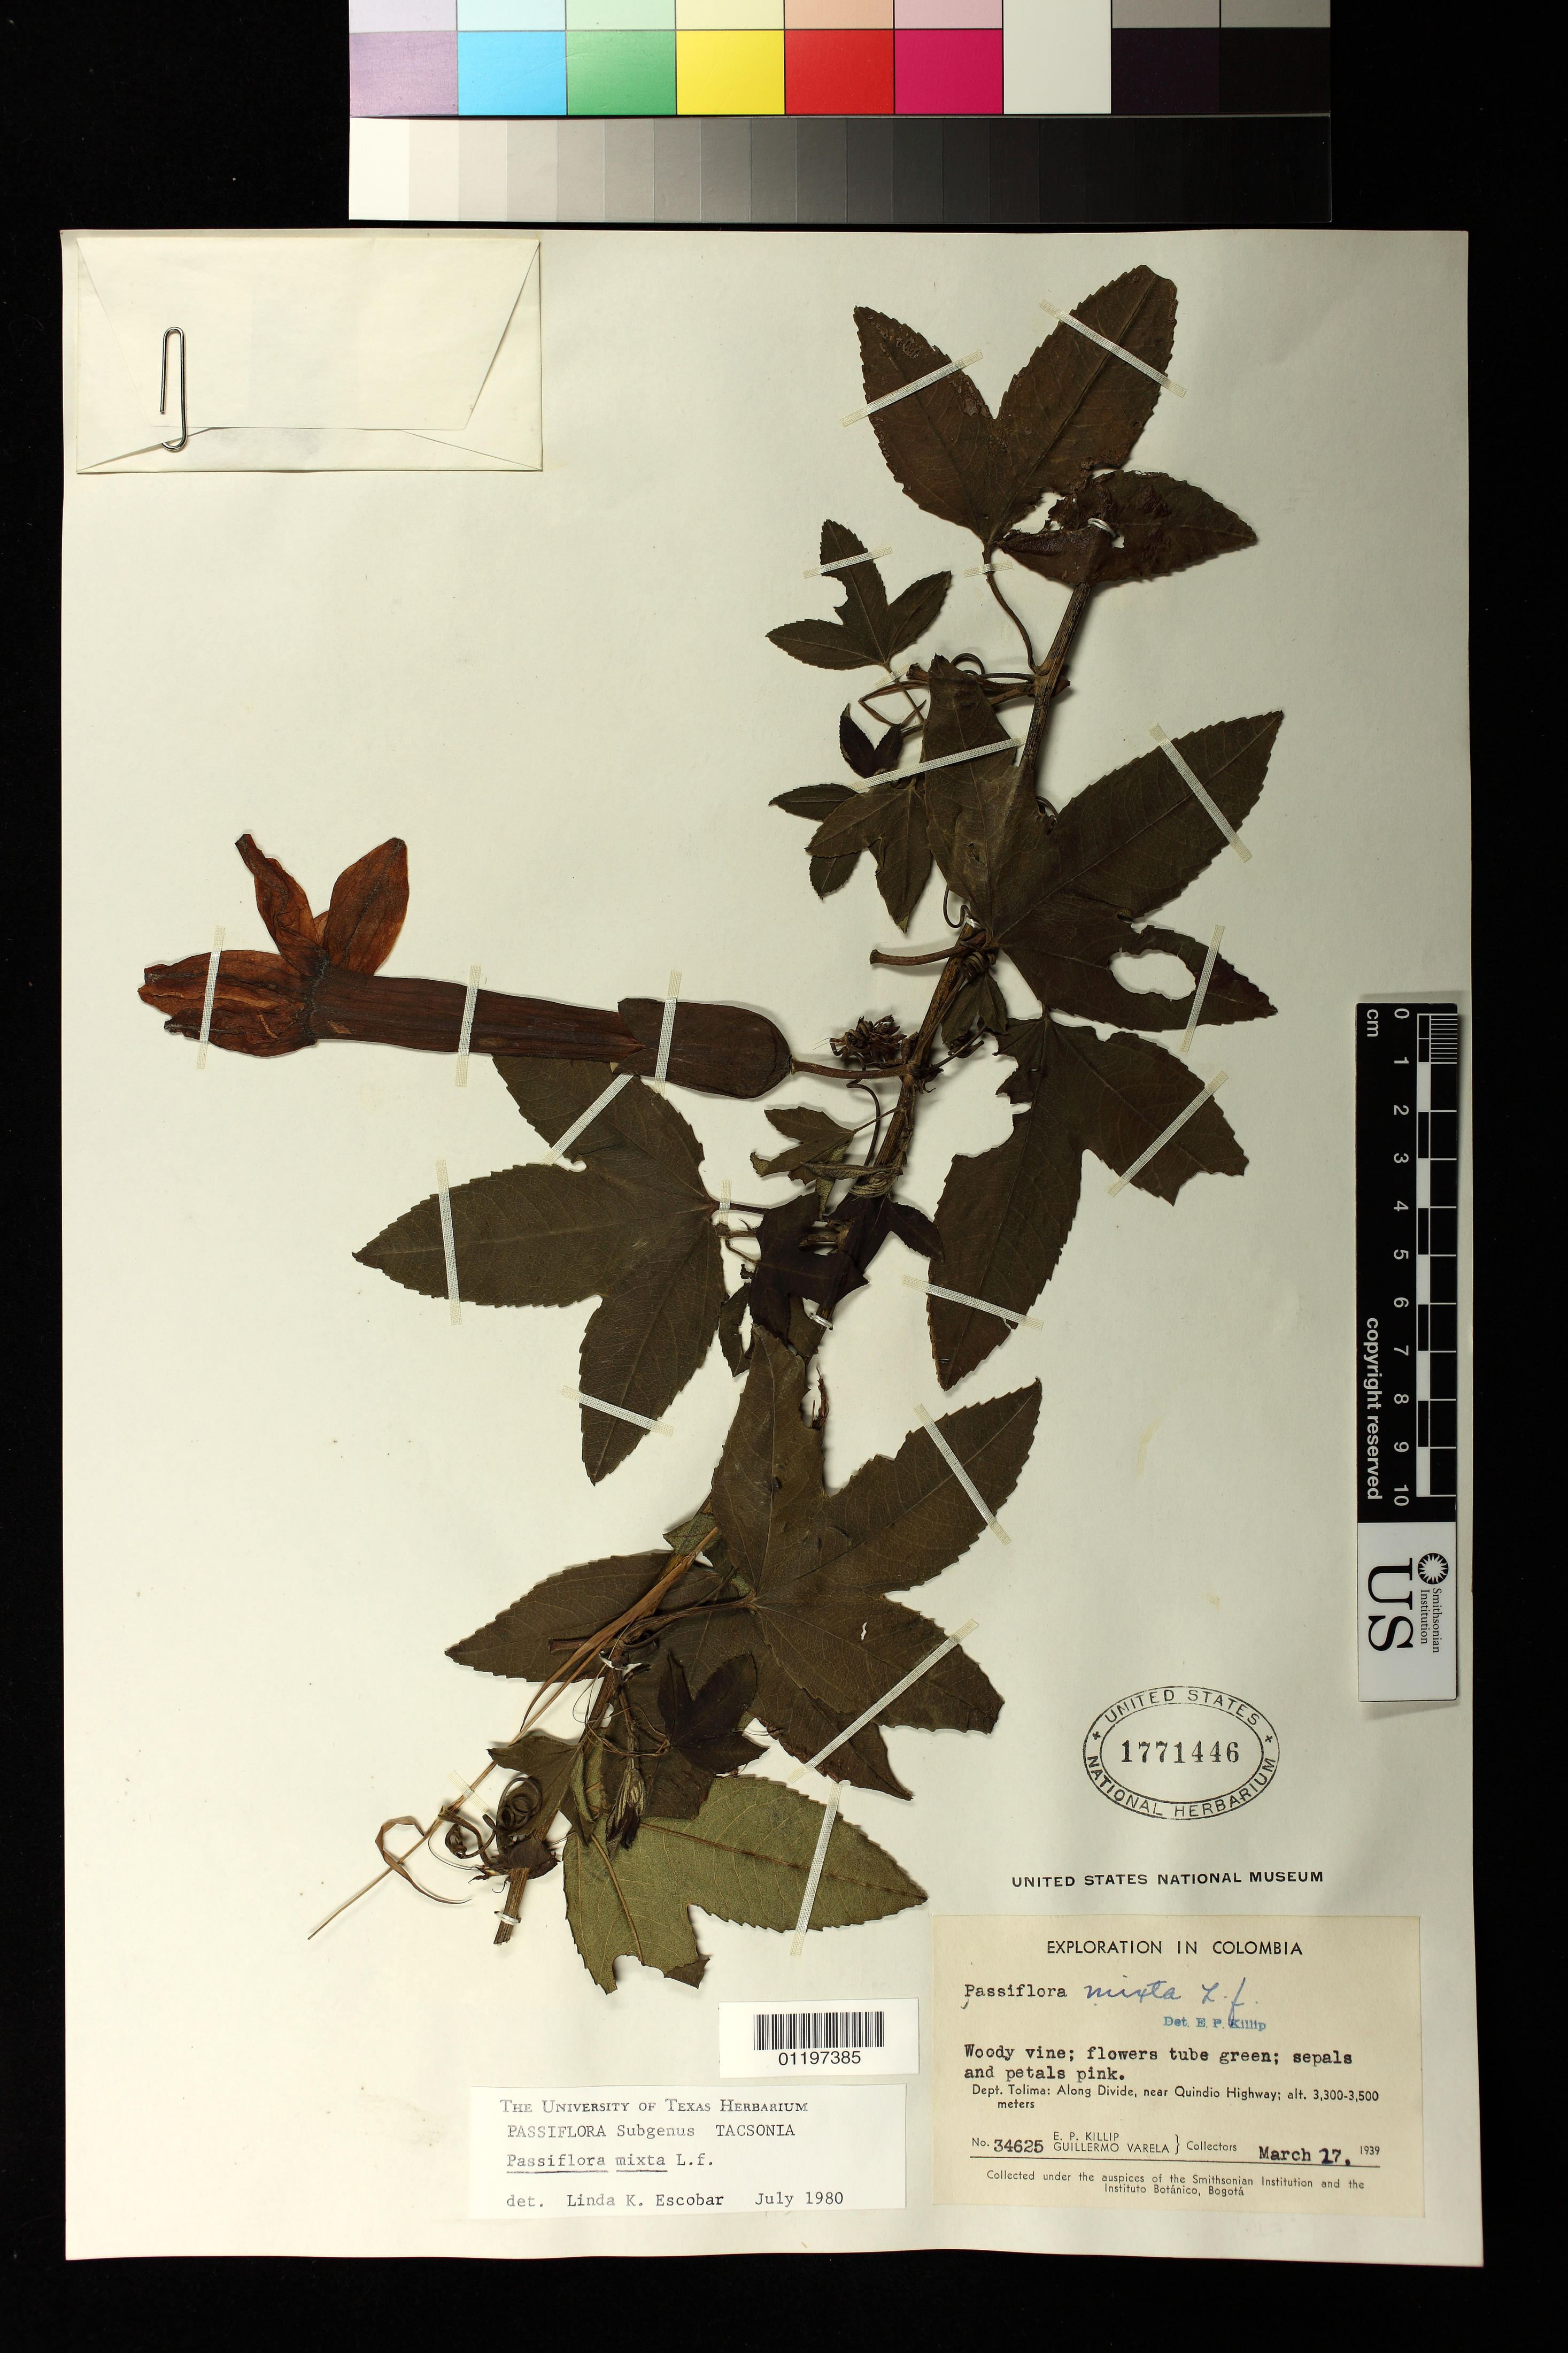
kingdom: Plantae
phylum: Tracheophyta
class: Magnoliopsida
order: Malpighiales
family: Passifloraceae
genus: Passiflora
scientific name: Passiflora mixta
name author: L. f.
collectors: E. P. Killip & G. Varela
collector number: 34625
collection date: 1939-03-27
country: Colombia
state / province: Tolima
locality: Along Divide, near Quindio Highway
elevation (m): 3300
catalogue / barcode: US 1771446